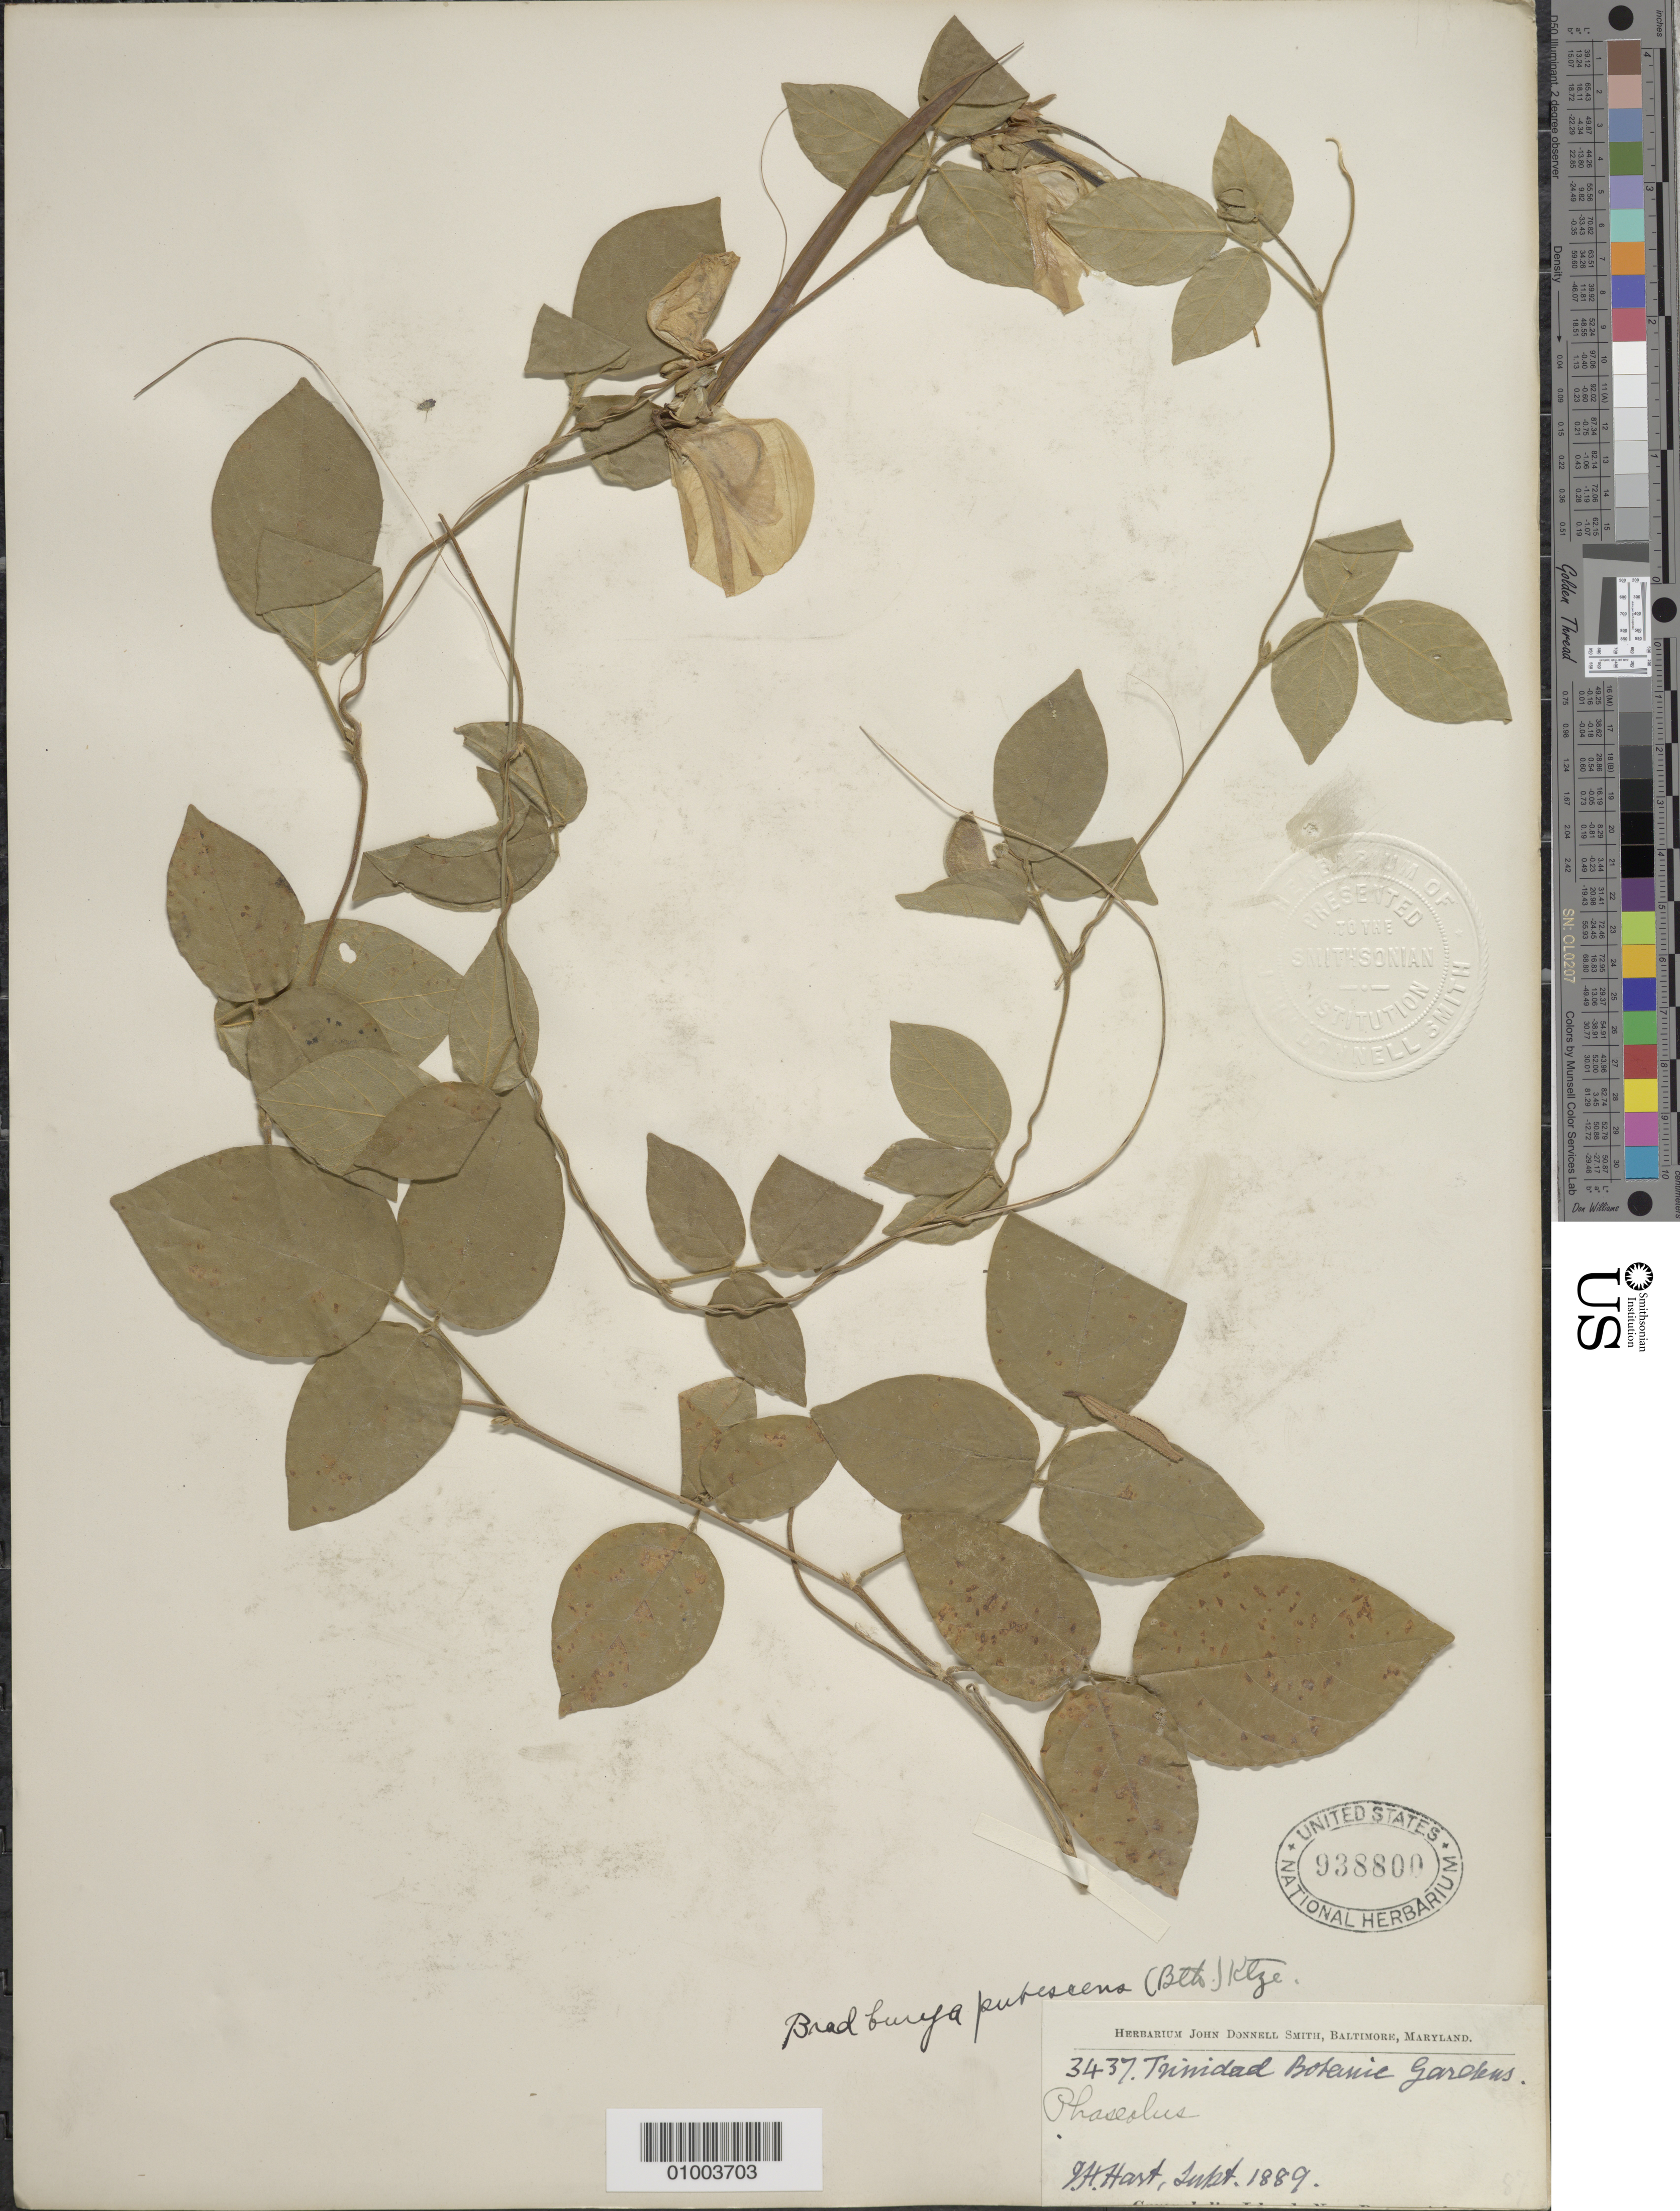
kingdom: Plantae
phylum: Tracheophyta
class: Magnoliopsida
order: Fabales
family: Fabaceae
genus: Centrosema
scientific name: Centrosema pubescens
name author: Benth.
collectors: J. H. Hart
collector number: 3437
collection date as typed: Sep 1889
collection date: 1889-09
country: Trinidad and Tobago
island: Trinidad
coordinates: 0 N, 0 E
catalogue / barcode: US 938800